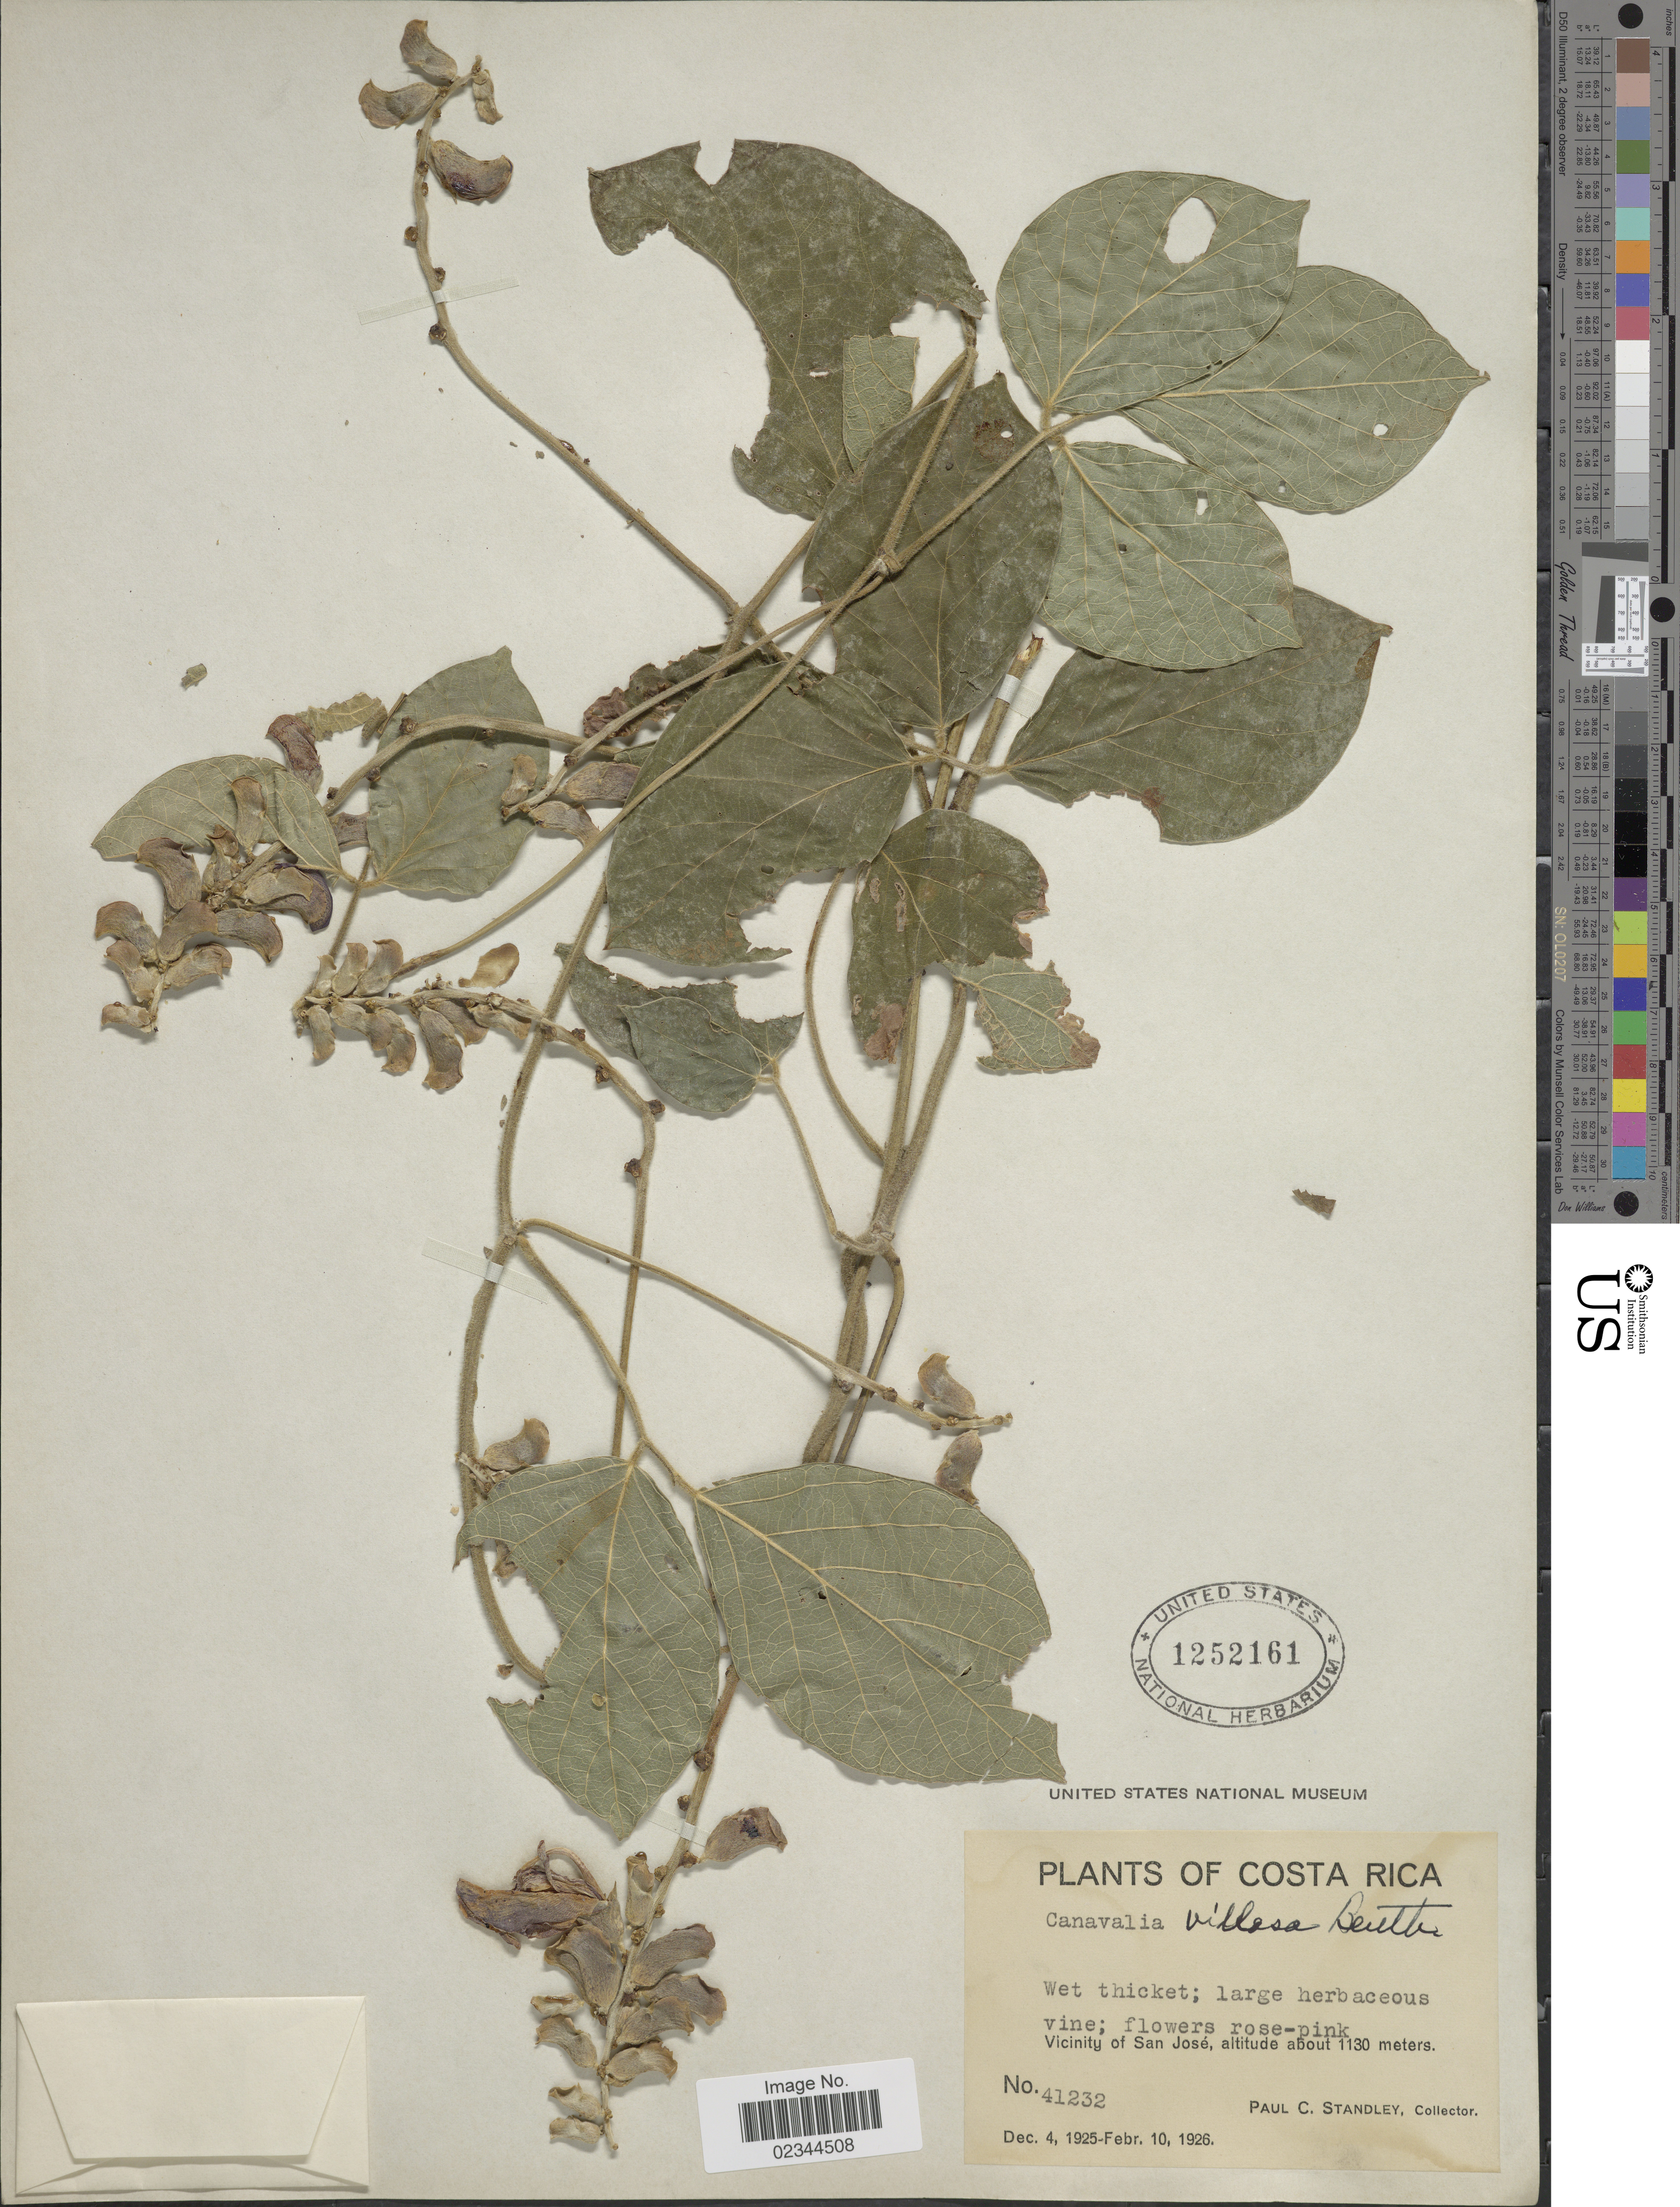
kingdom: Plantae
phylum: Tracheophyta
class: Magnoliopsida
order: Fabales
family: Fabaceae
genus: Canavalia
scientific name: Canavalia villosa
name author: Benth.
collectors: P. C. Standley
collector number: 41232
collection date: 1925-12-04/1926-02-10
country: Costa Rica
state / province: San José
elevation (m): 1130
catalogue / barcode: US 1252161